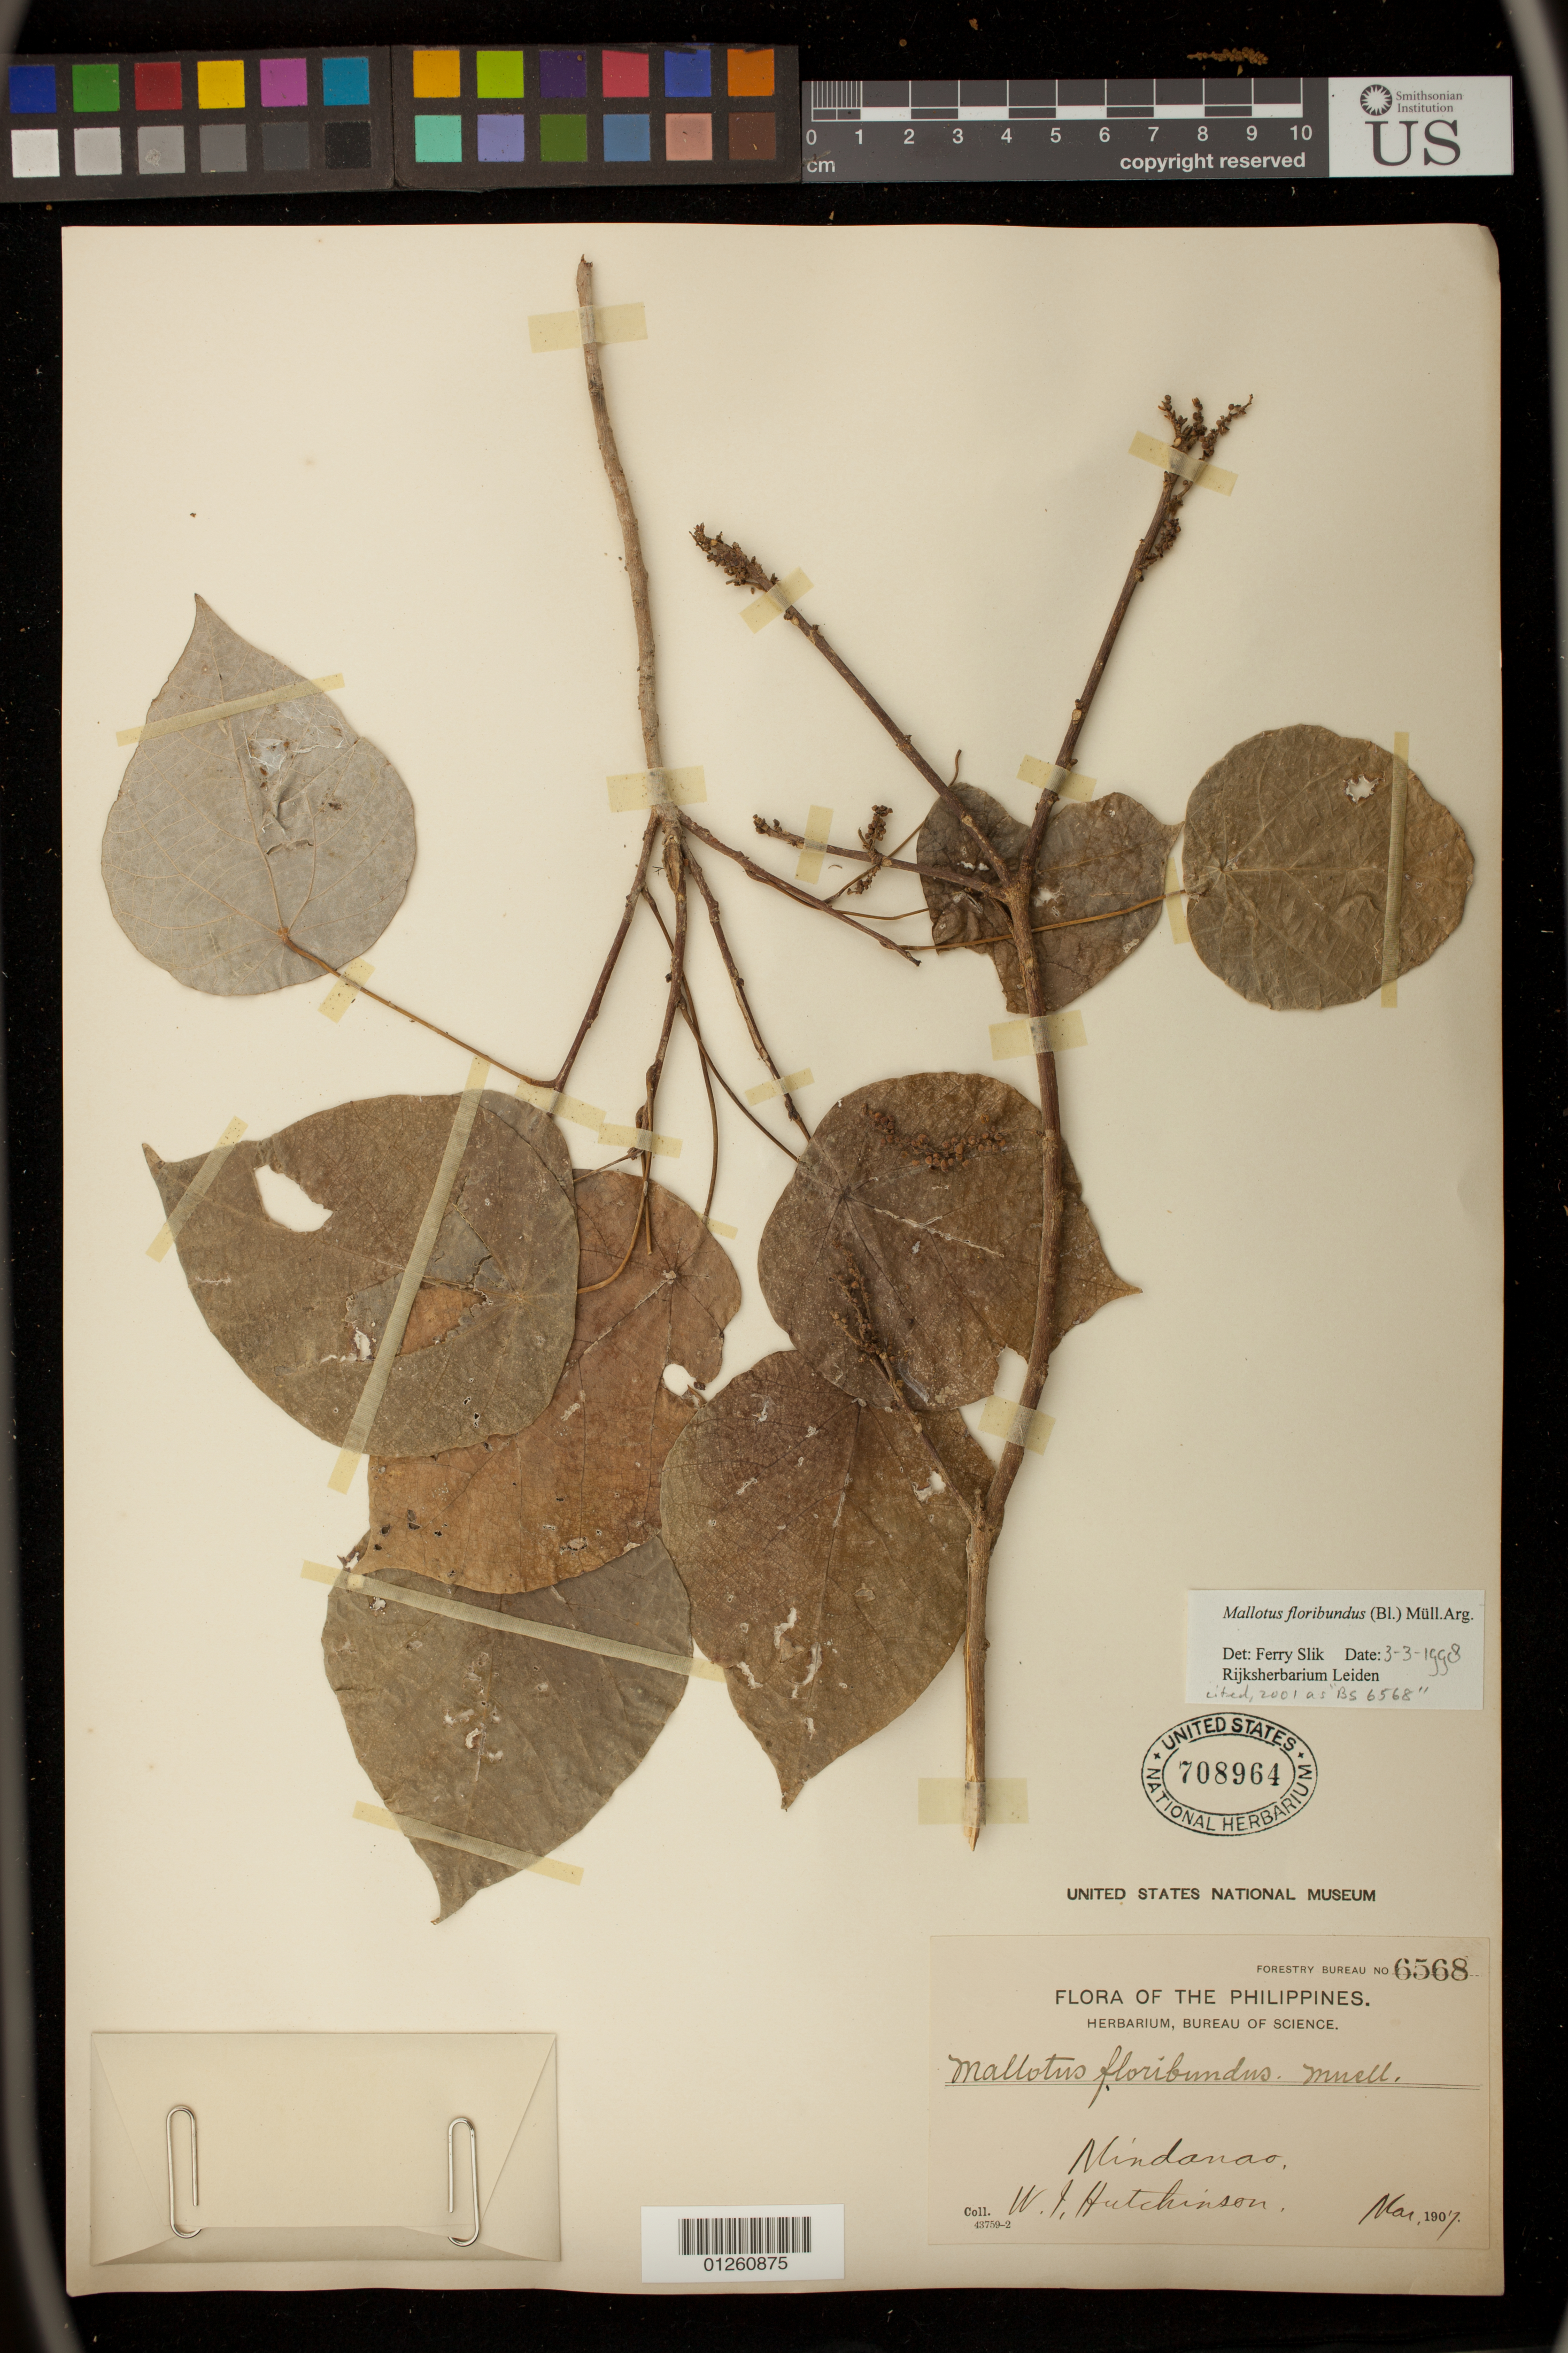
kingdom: Plantae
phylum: Tracheophyta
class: Magnoliopsida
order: Malpighiales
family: Euphorbiaceae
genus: Mallotus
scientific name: Mallotus floribundus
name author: (Blume) Müll. Arg.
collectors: W. I. Hutchinson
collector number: For. Bur. 6568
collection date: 1907-03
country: Philippines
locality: Mindanao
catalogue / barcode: US 708964